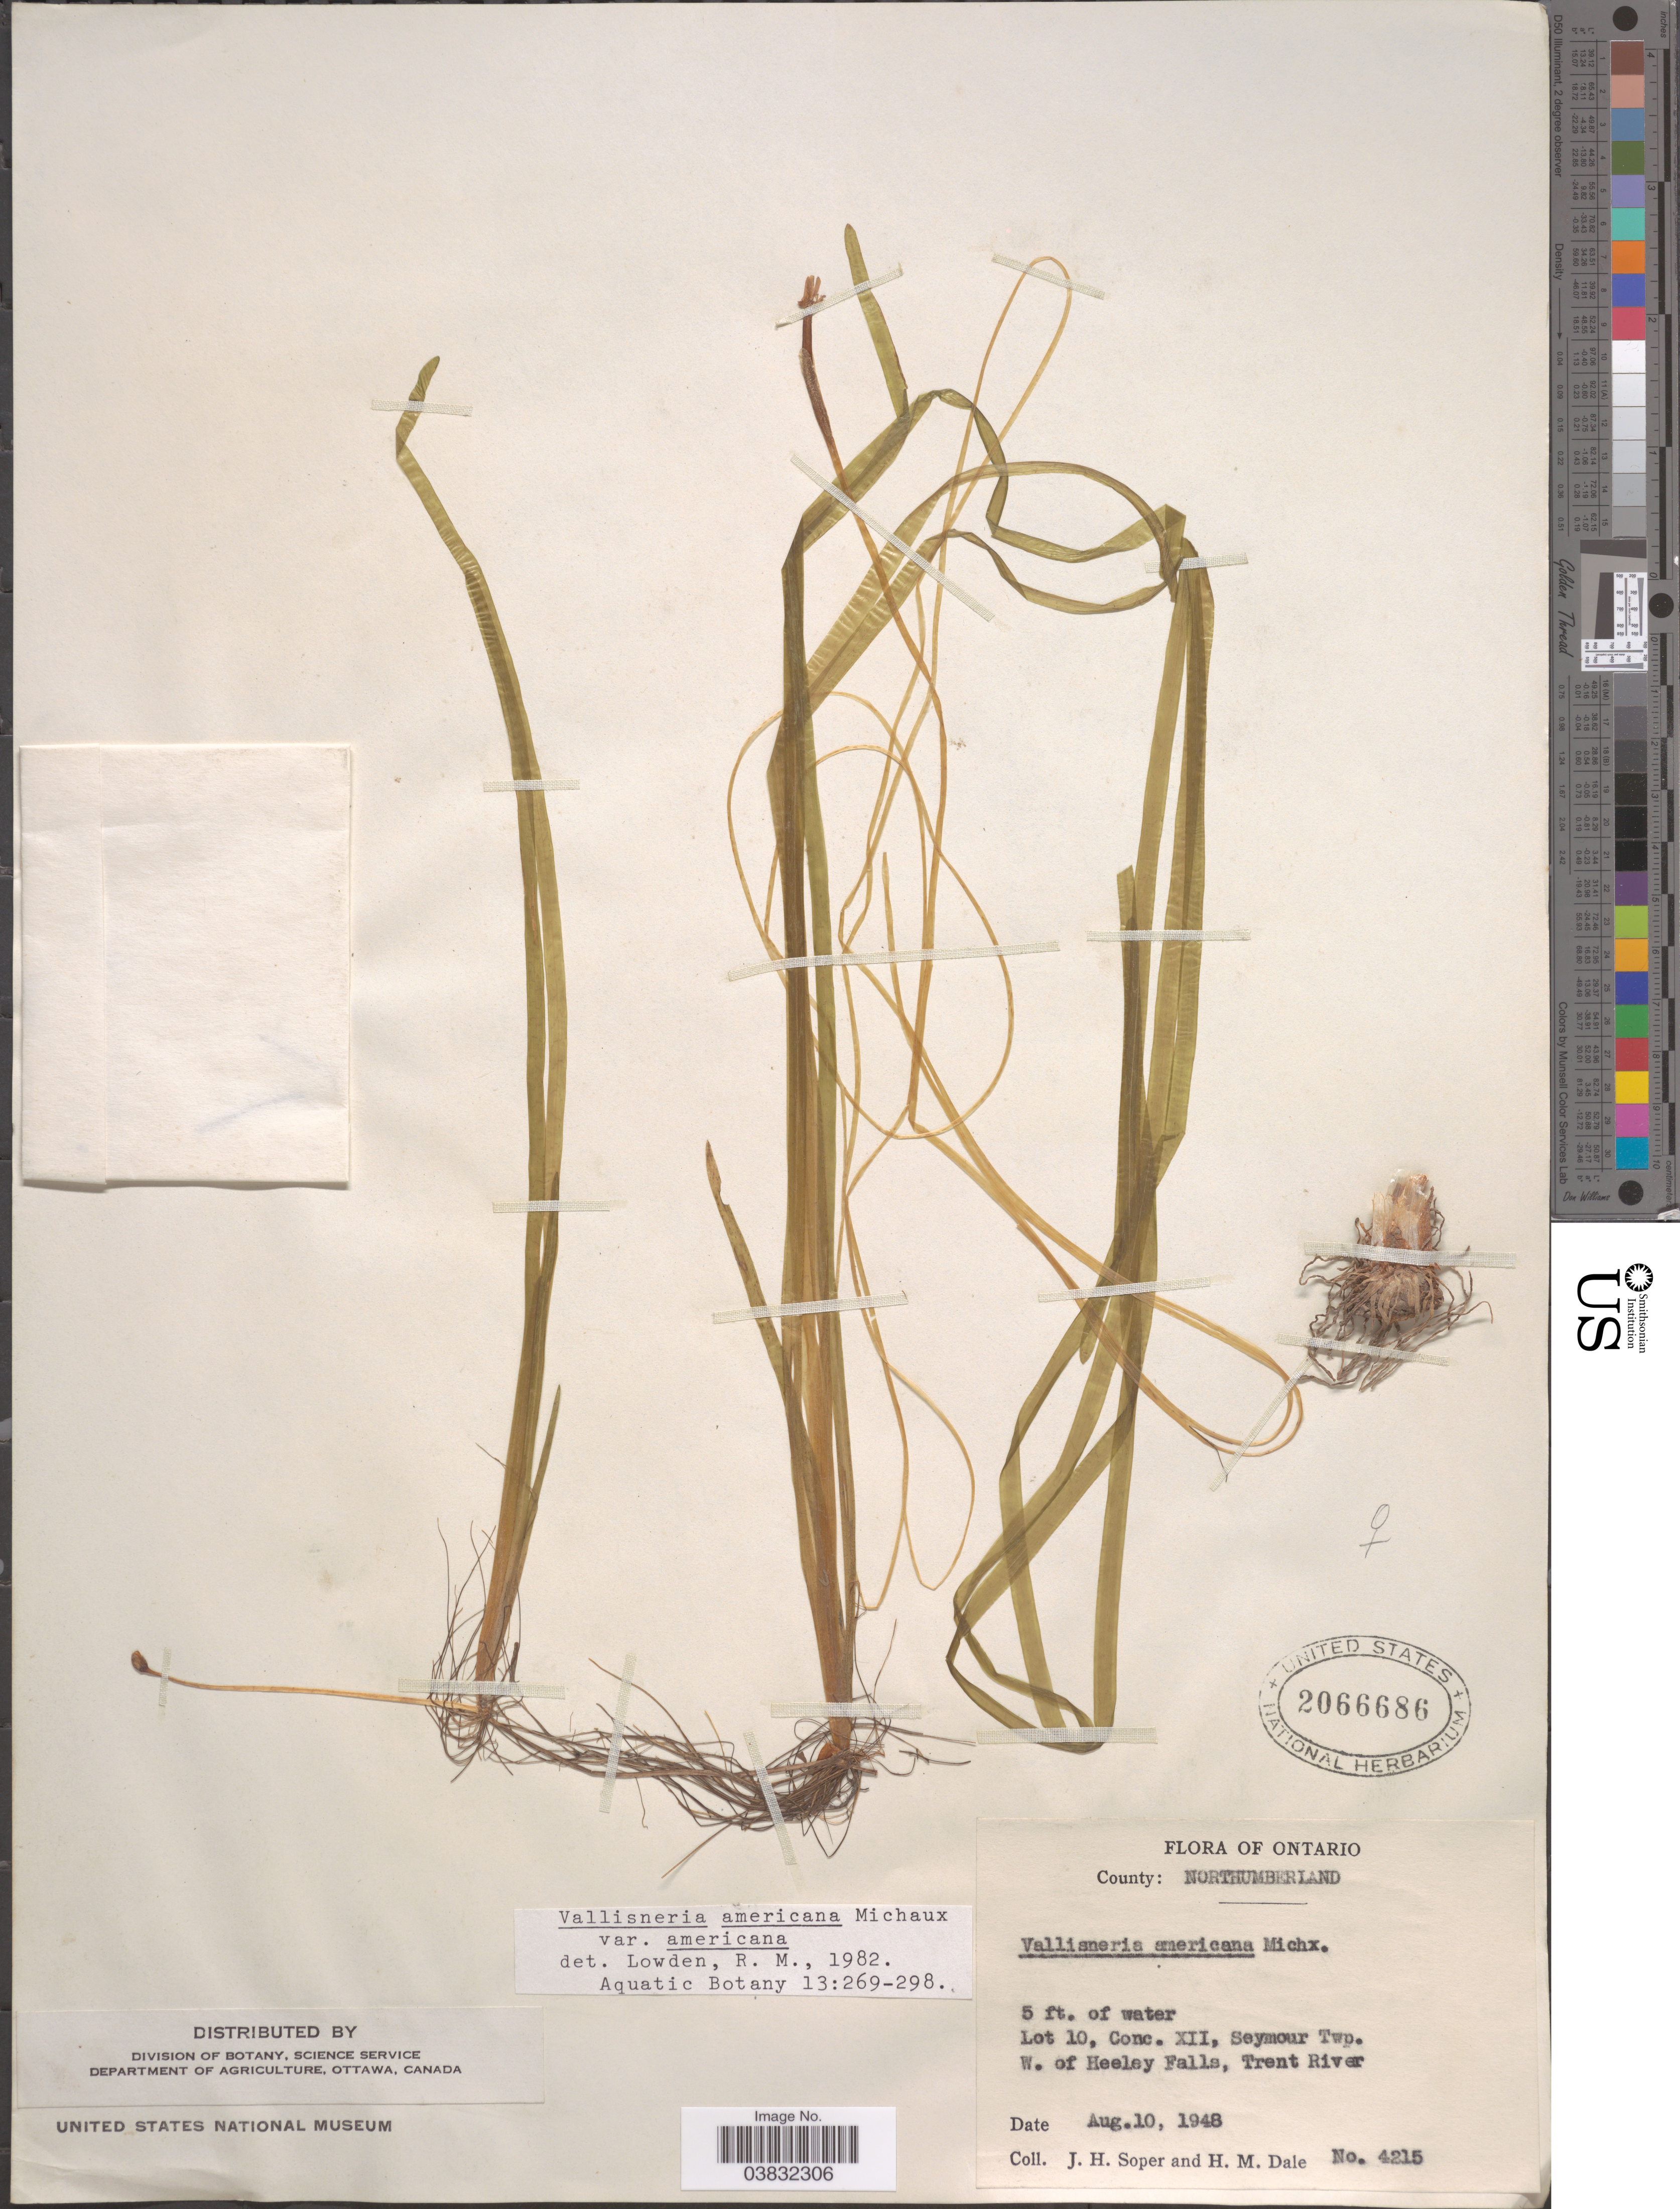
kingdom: Plantae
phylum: Tracheophyta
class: Liliopsida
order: Alismatales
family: Hydrocharitaceae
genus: Vallisneria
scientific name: Vallisneria americana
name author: Michx.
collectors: J. H. Soper & H. M. Dale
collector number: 4215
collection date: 1948-08-10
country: Canada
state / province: Ontario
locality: County: Northumberland. Lot 10, Conc. XII, Seymour Twp. W. of Heeley Falls, Trent River.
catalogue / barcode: US 2066686